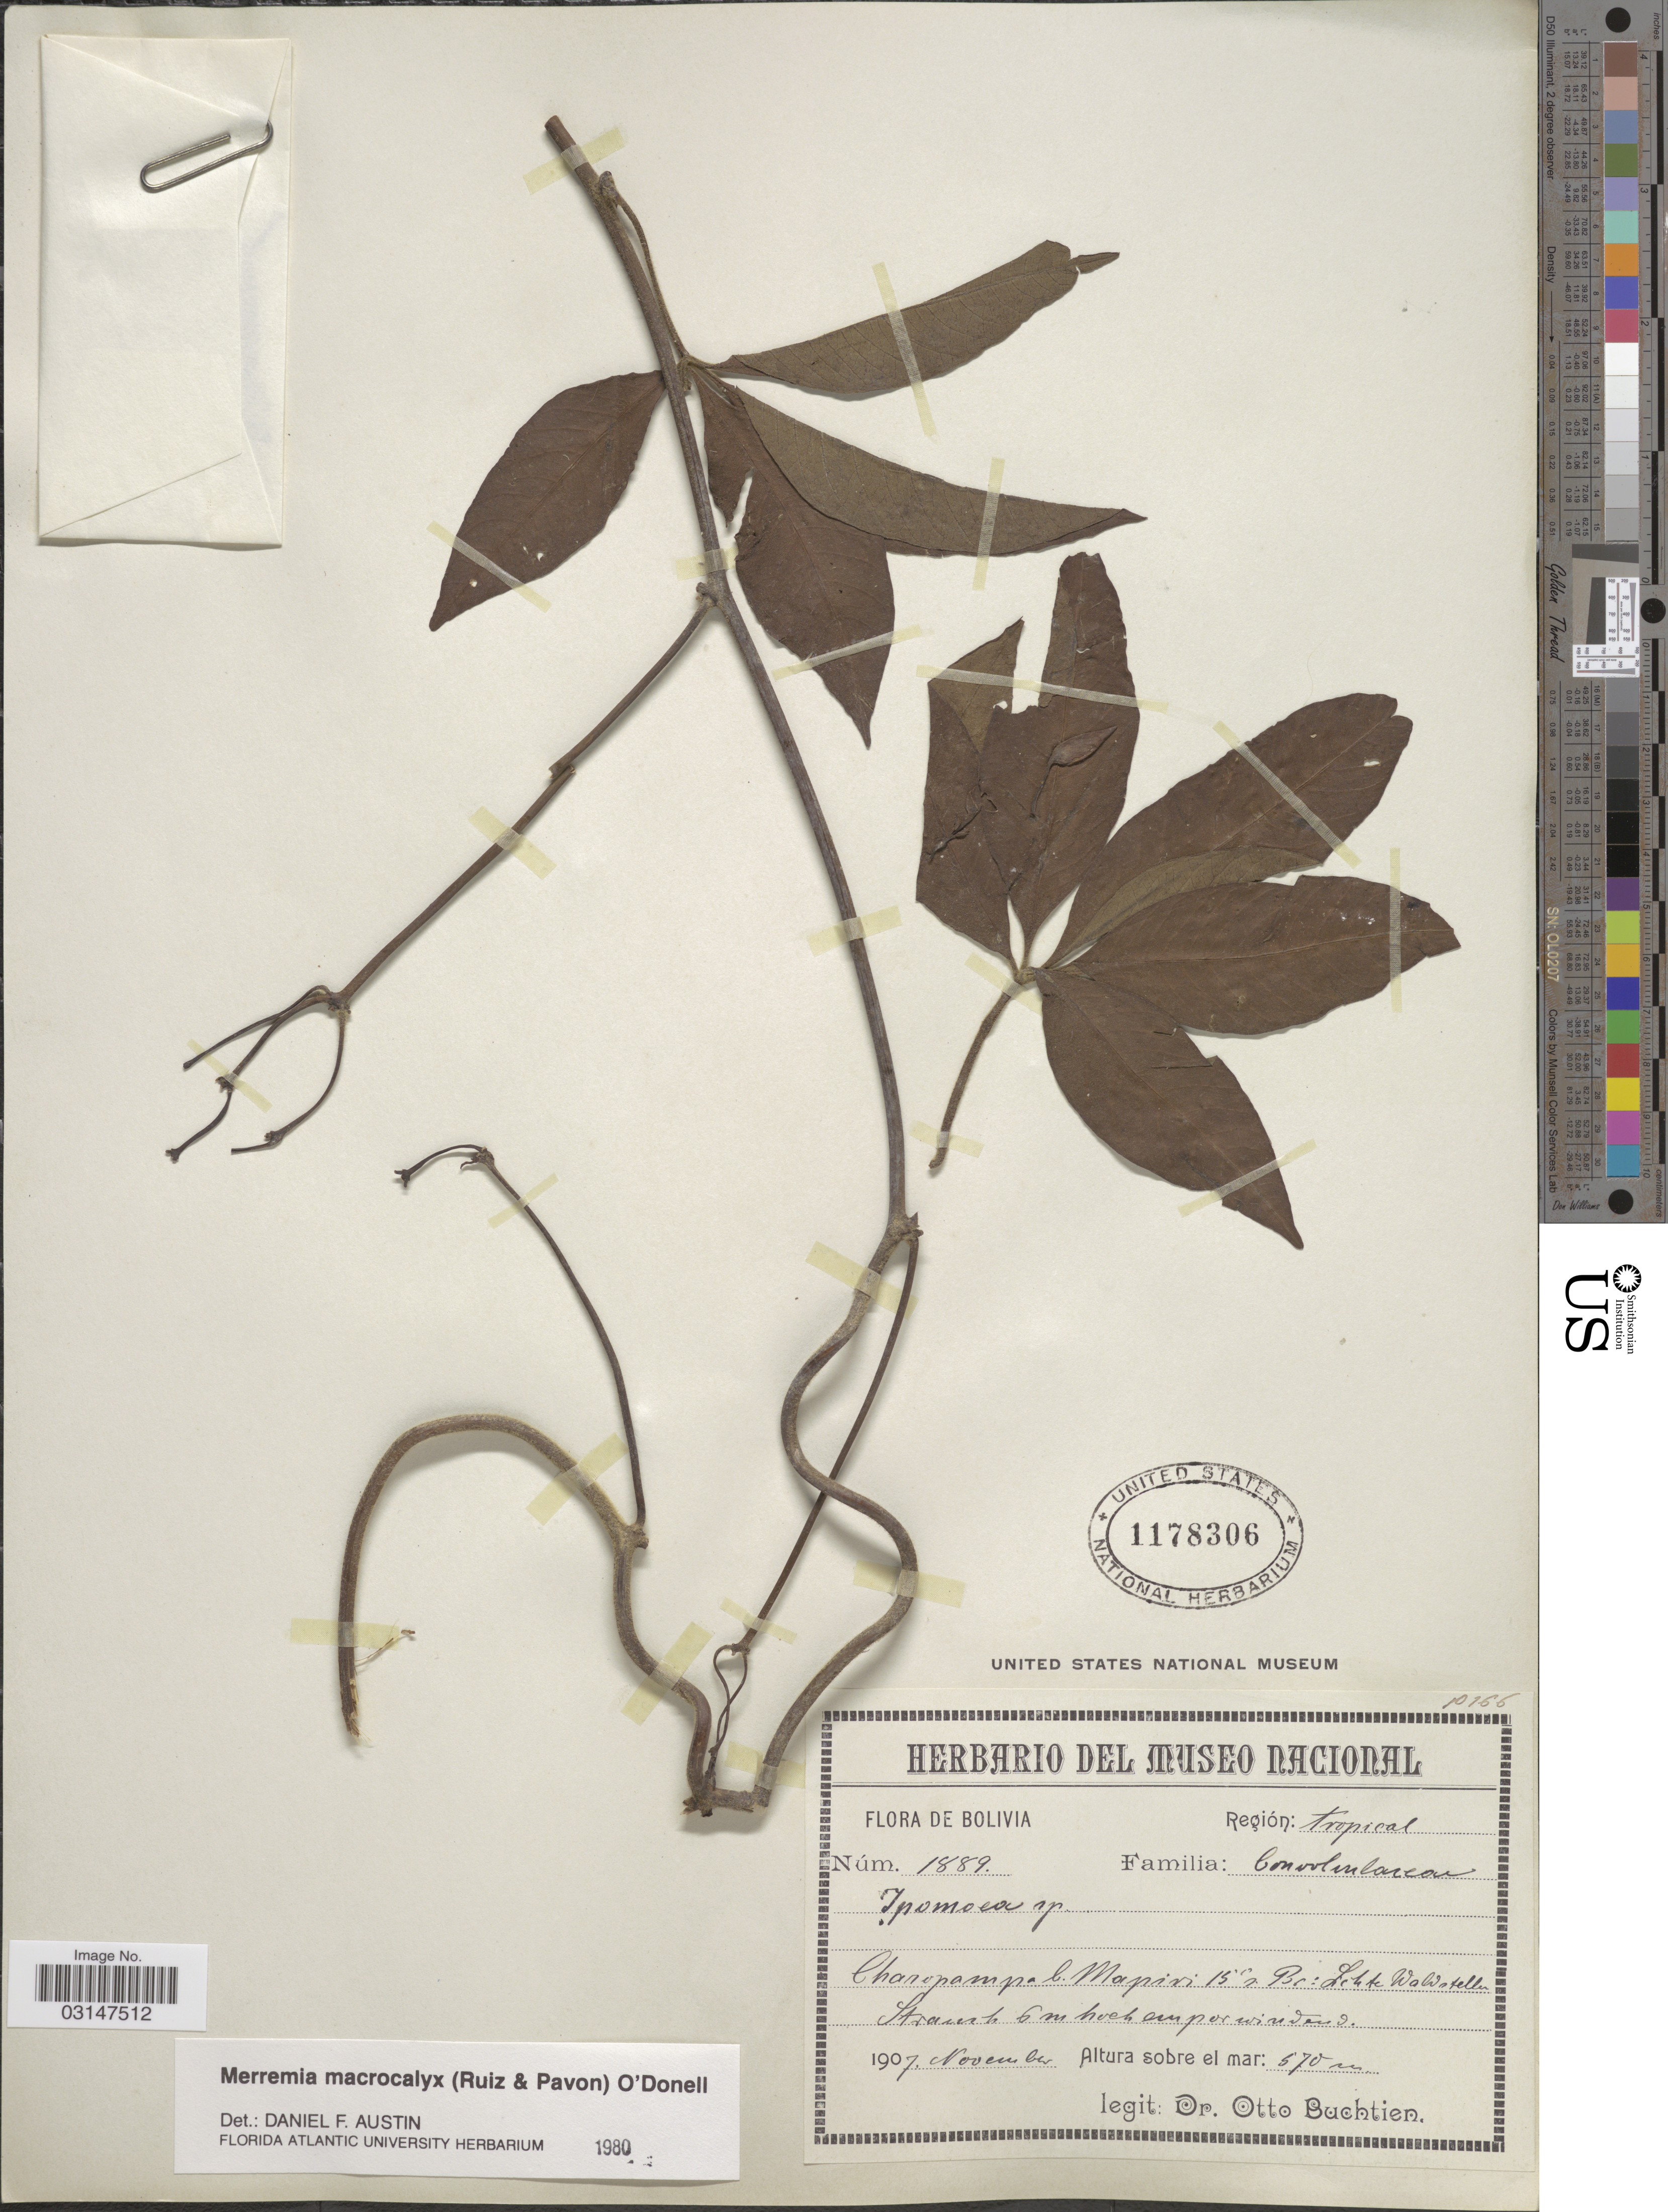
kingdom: Plantae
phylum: Tracheophyta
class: Magnoliopsida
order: Solanales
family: Convolvulaceae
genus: Distimake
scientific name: Distimake macrocalyx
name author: (Ruiz & Pav.) A. R. Simões & Staples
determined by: Strong, Mark T., (BOT), Smithsonian Institution - National Museum of Natural History (UNITED STATES)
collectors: O. Buchtien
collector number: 1889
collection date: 1907-11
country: Bolivia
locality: Región: tropical, Charopampa b. Mapiri 15° n Br: Lichte Waldstellen.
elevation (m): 570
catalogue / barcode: US 1178306